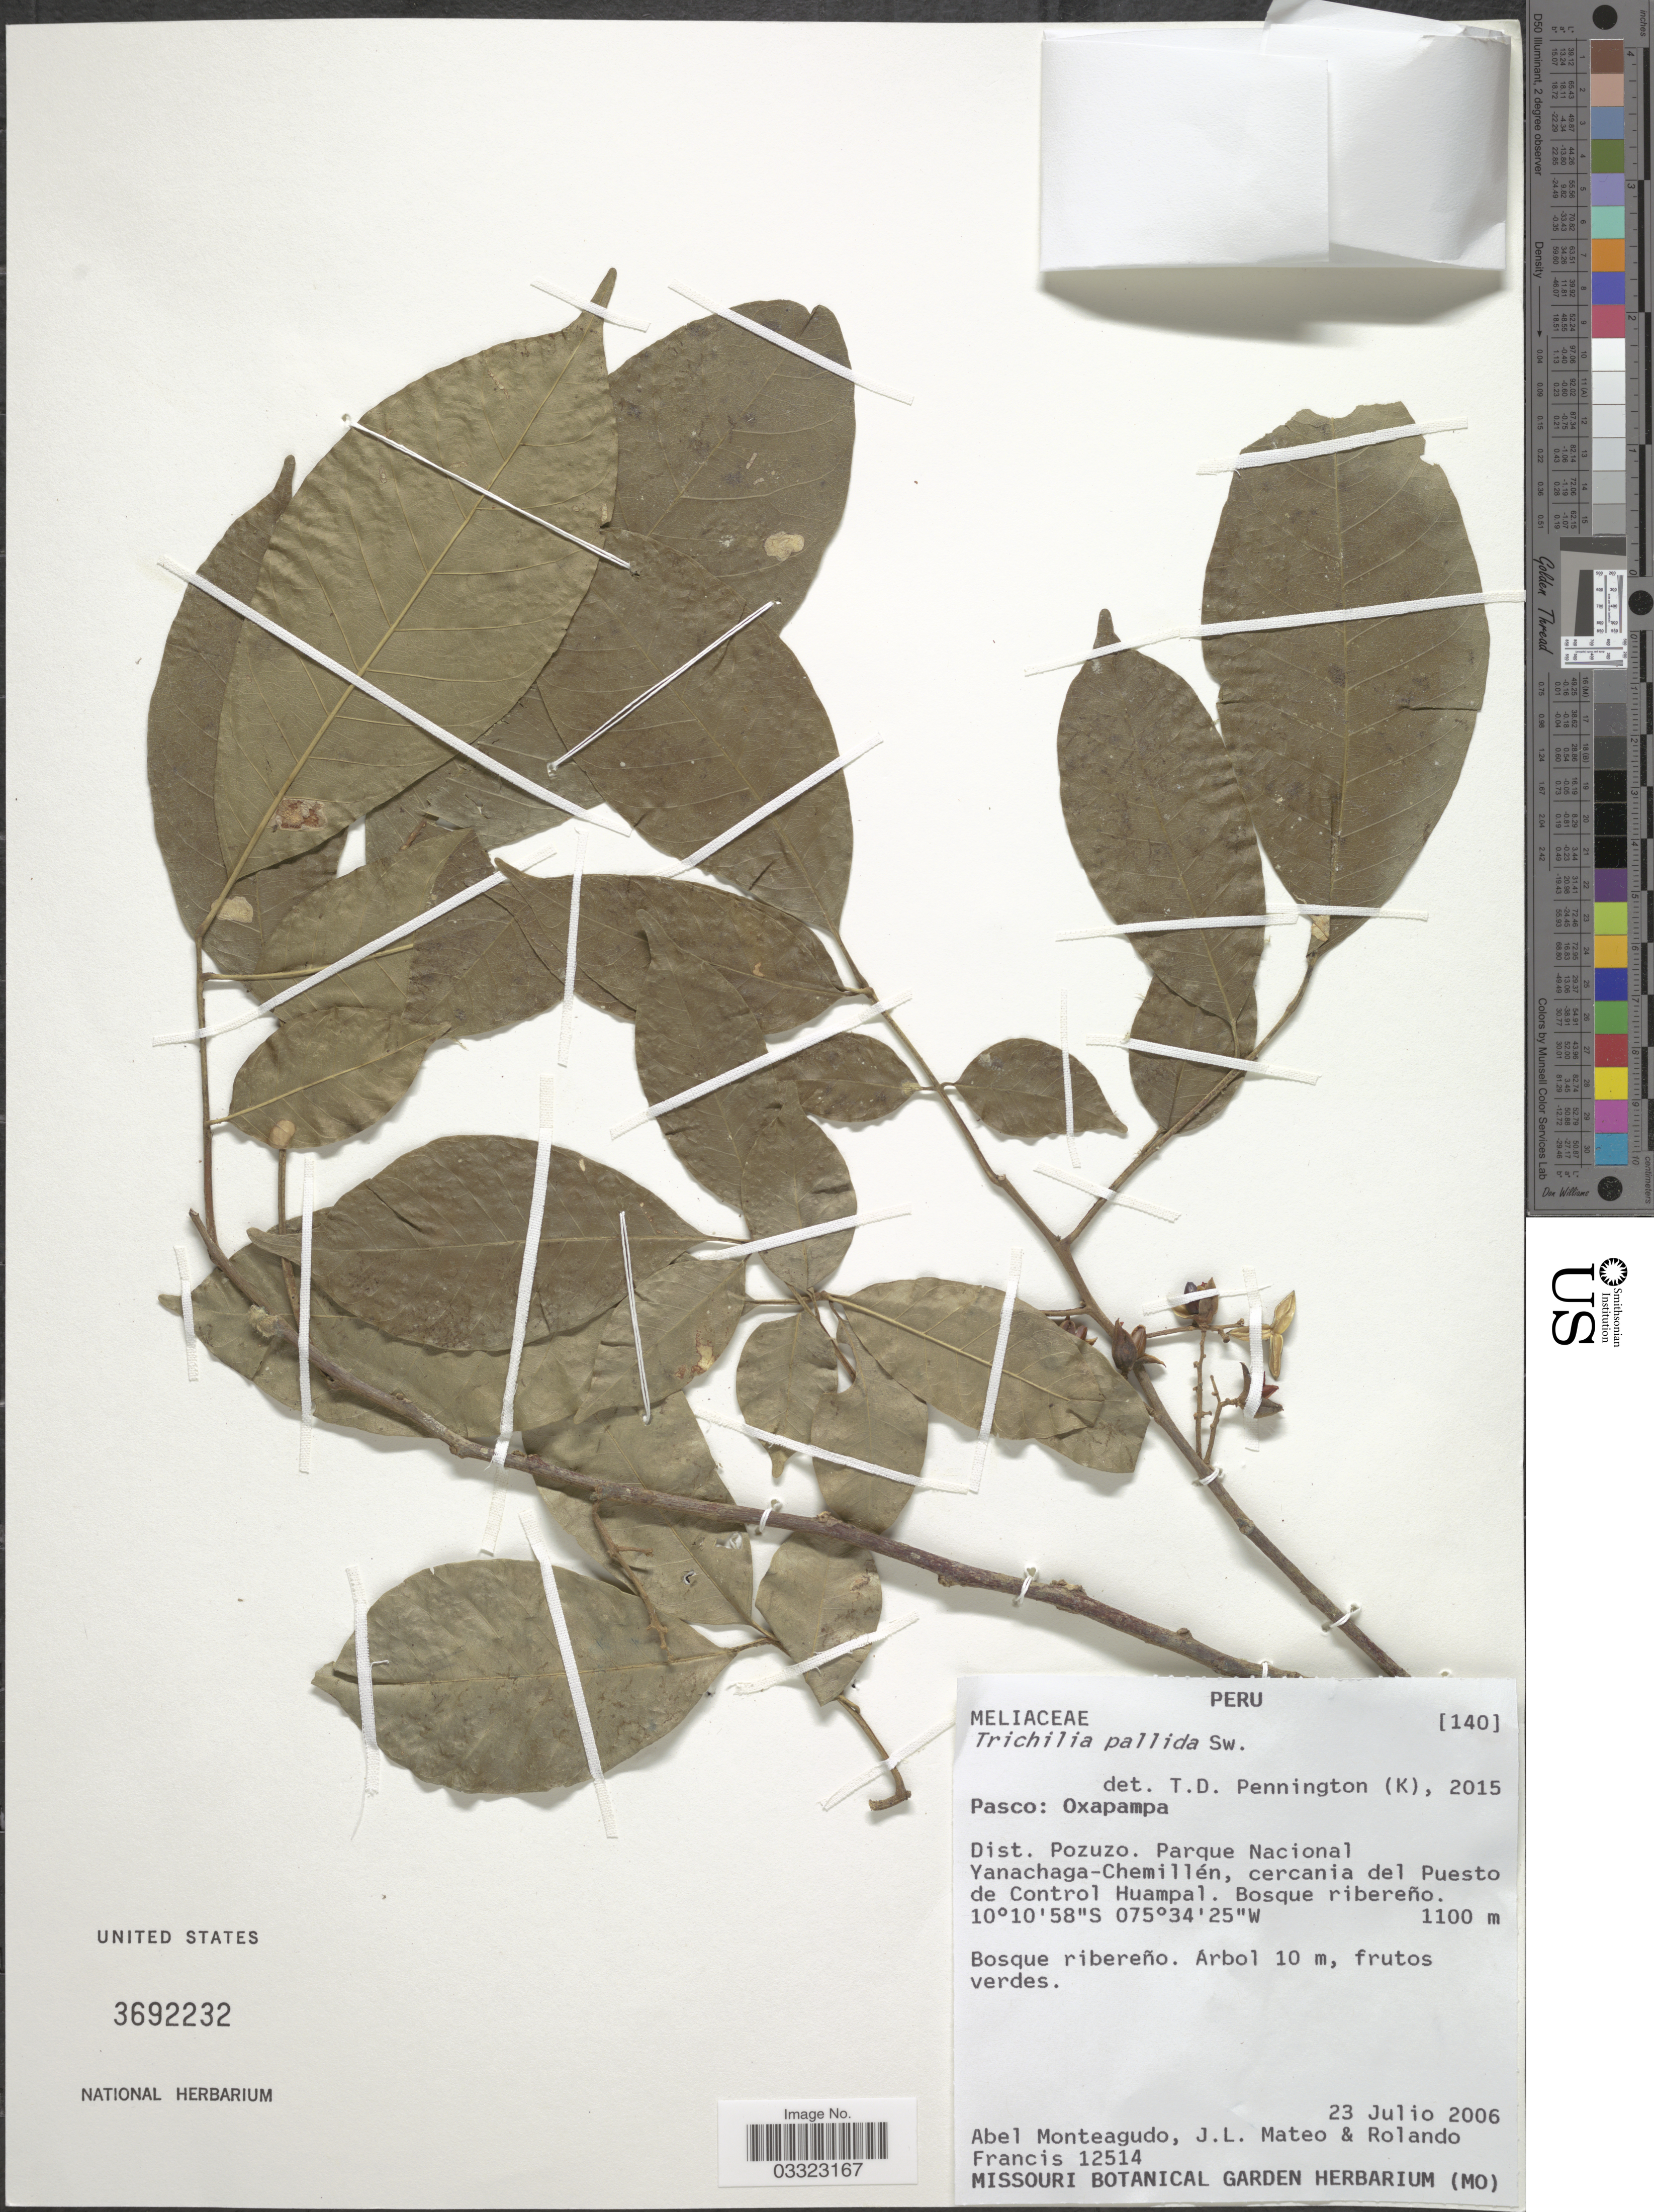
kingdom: Plantae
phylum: Tracheophyta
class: Magnoliopsida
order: Sapindales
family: Meliaceae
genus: Trichilia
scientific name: Trichilia pallida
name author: Sw.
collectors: A. Monteagudo, J. Mateo & R. Francis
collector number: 12514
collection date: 2006-07-23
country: Peru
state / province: Pasco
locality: Oxapampa. Dist. Pozuzu. Parque Nacional Yanachaga-Chemillén, cercania del Puesto de Control Huampal.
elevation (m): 1100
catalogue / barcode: US 3692232